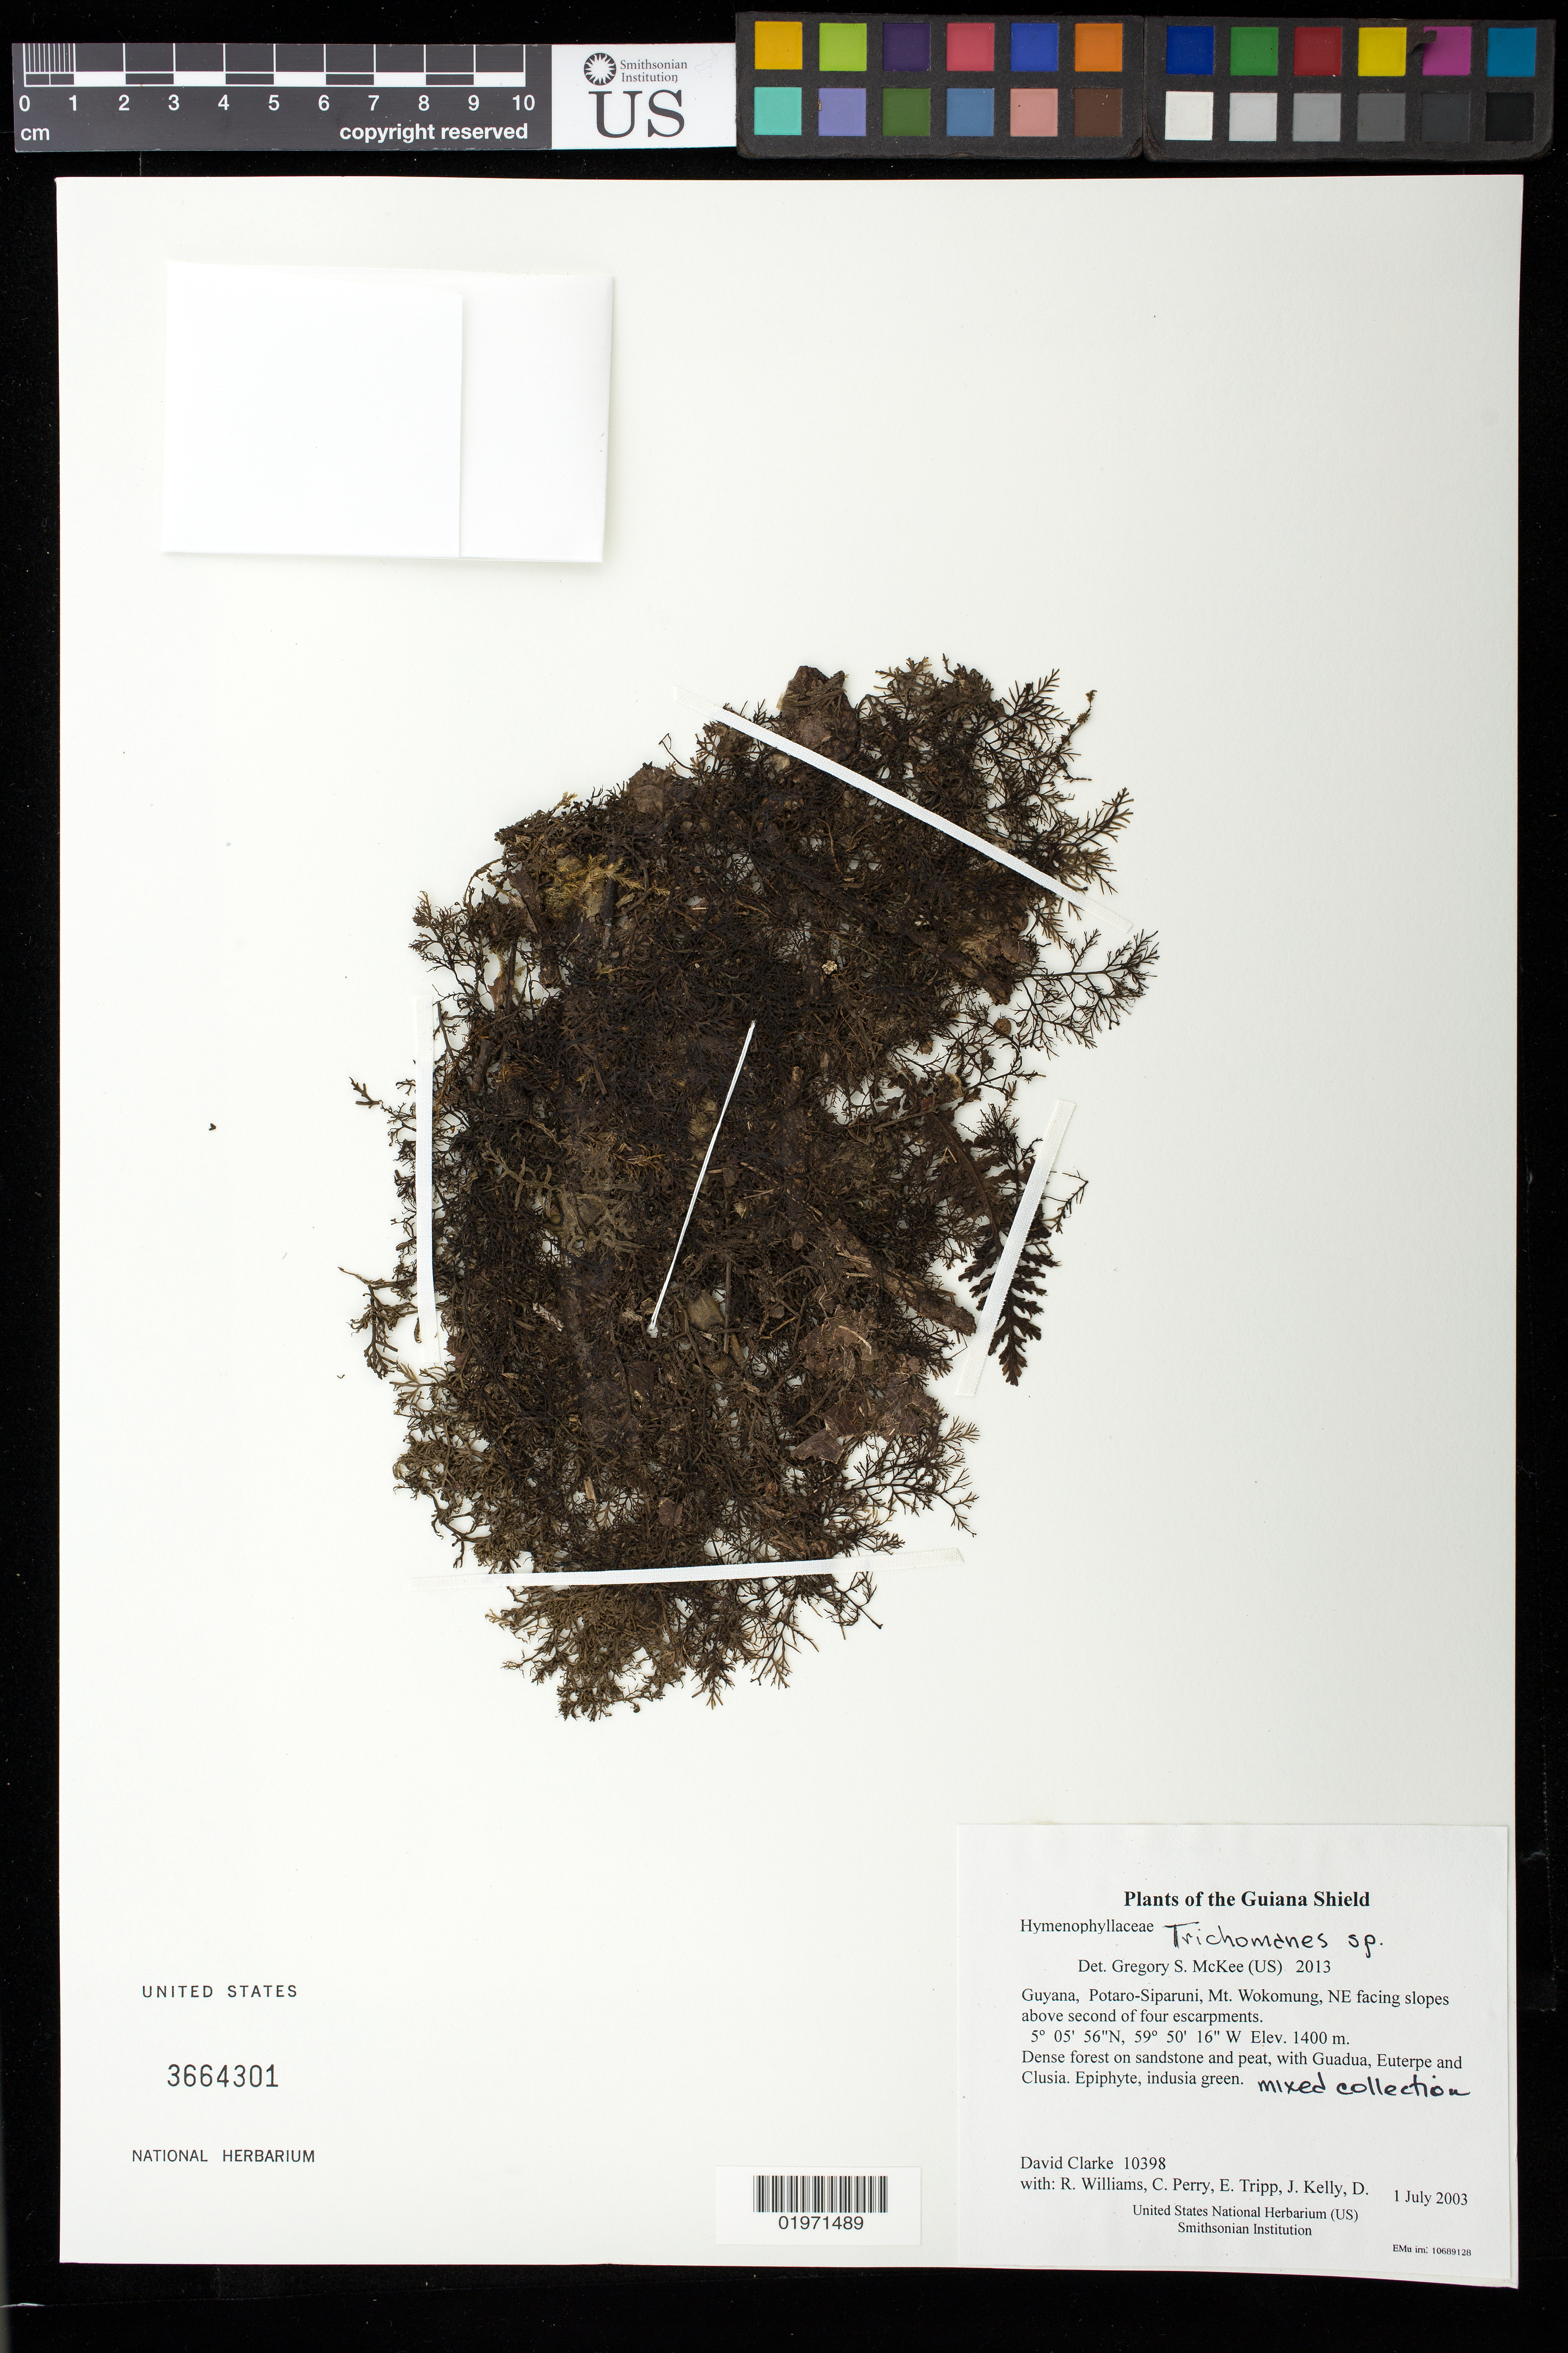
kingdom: Plantae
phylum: Tracheophyta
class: Polypodiopsida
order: Hymenophyllales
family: Hymenophyllaceae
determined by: McKee, G. S., (US), NMNH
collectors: H. D. Clarke, R. Williams, C. Perry, E. Tripp, J. Kelly, D. Gittens & S. R. Stern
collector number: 10398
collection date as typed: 1 July 2003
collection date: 2003-07-01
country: Guyana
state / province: Potaro-Siparuni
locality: Mt. Wokomung, NE facing slopes above second of four escarpments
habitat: Dense forest on sandstone and peat, with Guadua, Euterpe and Clusia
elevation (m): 1400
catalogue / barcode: US 3664301